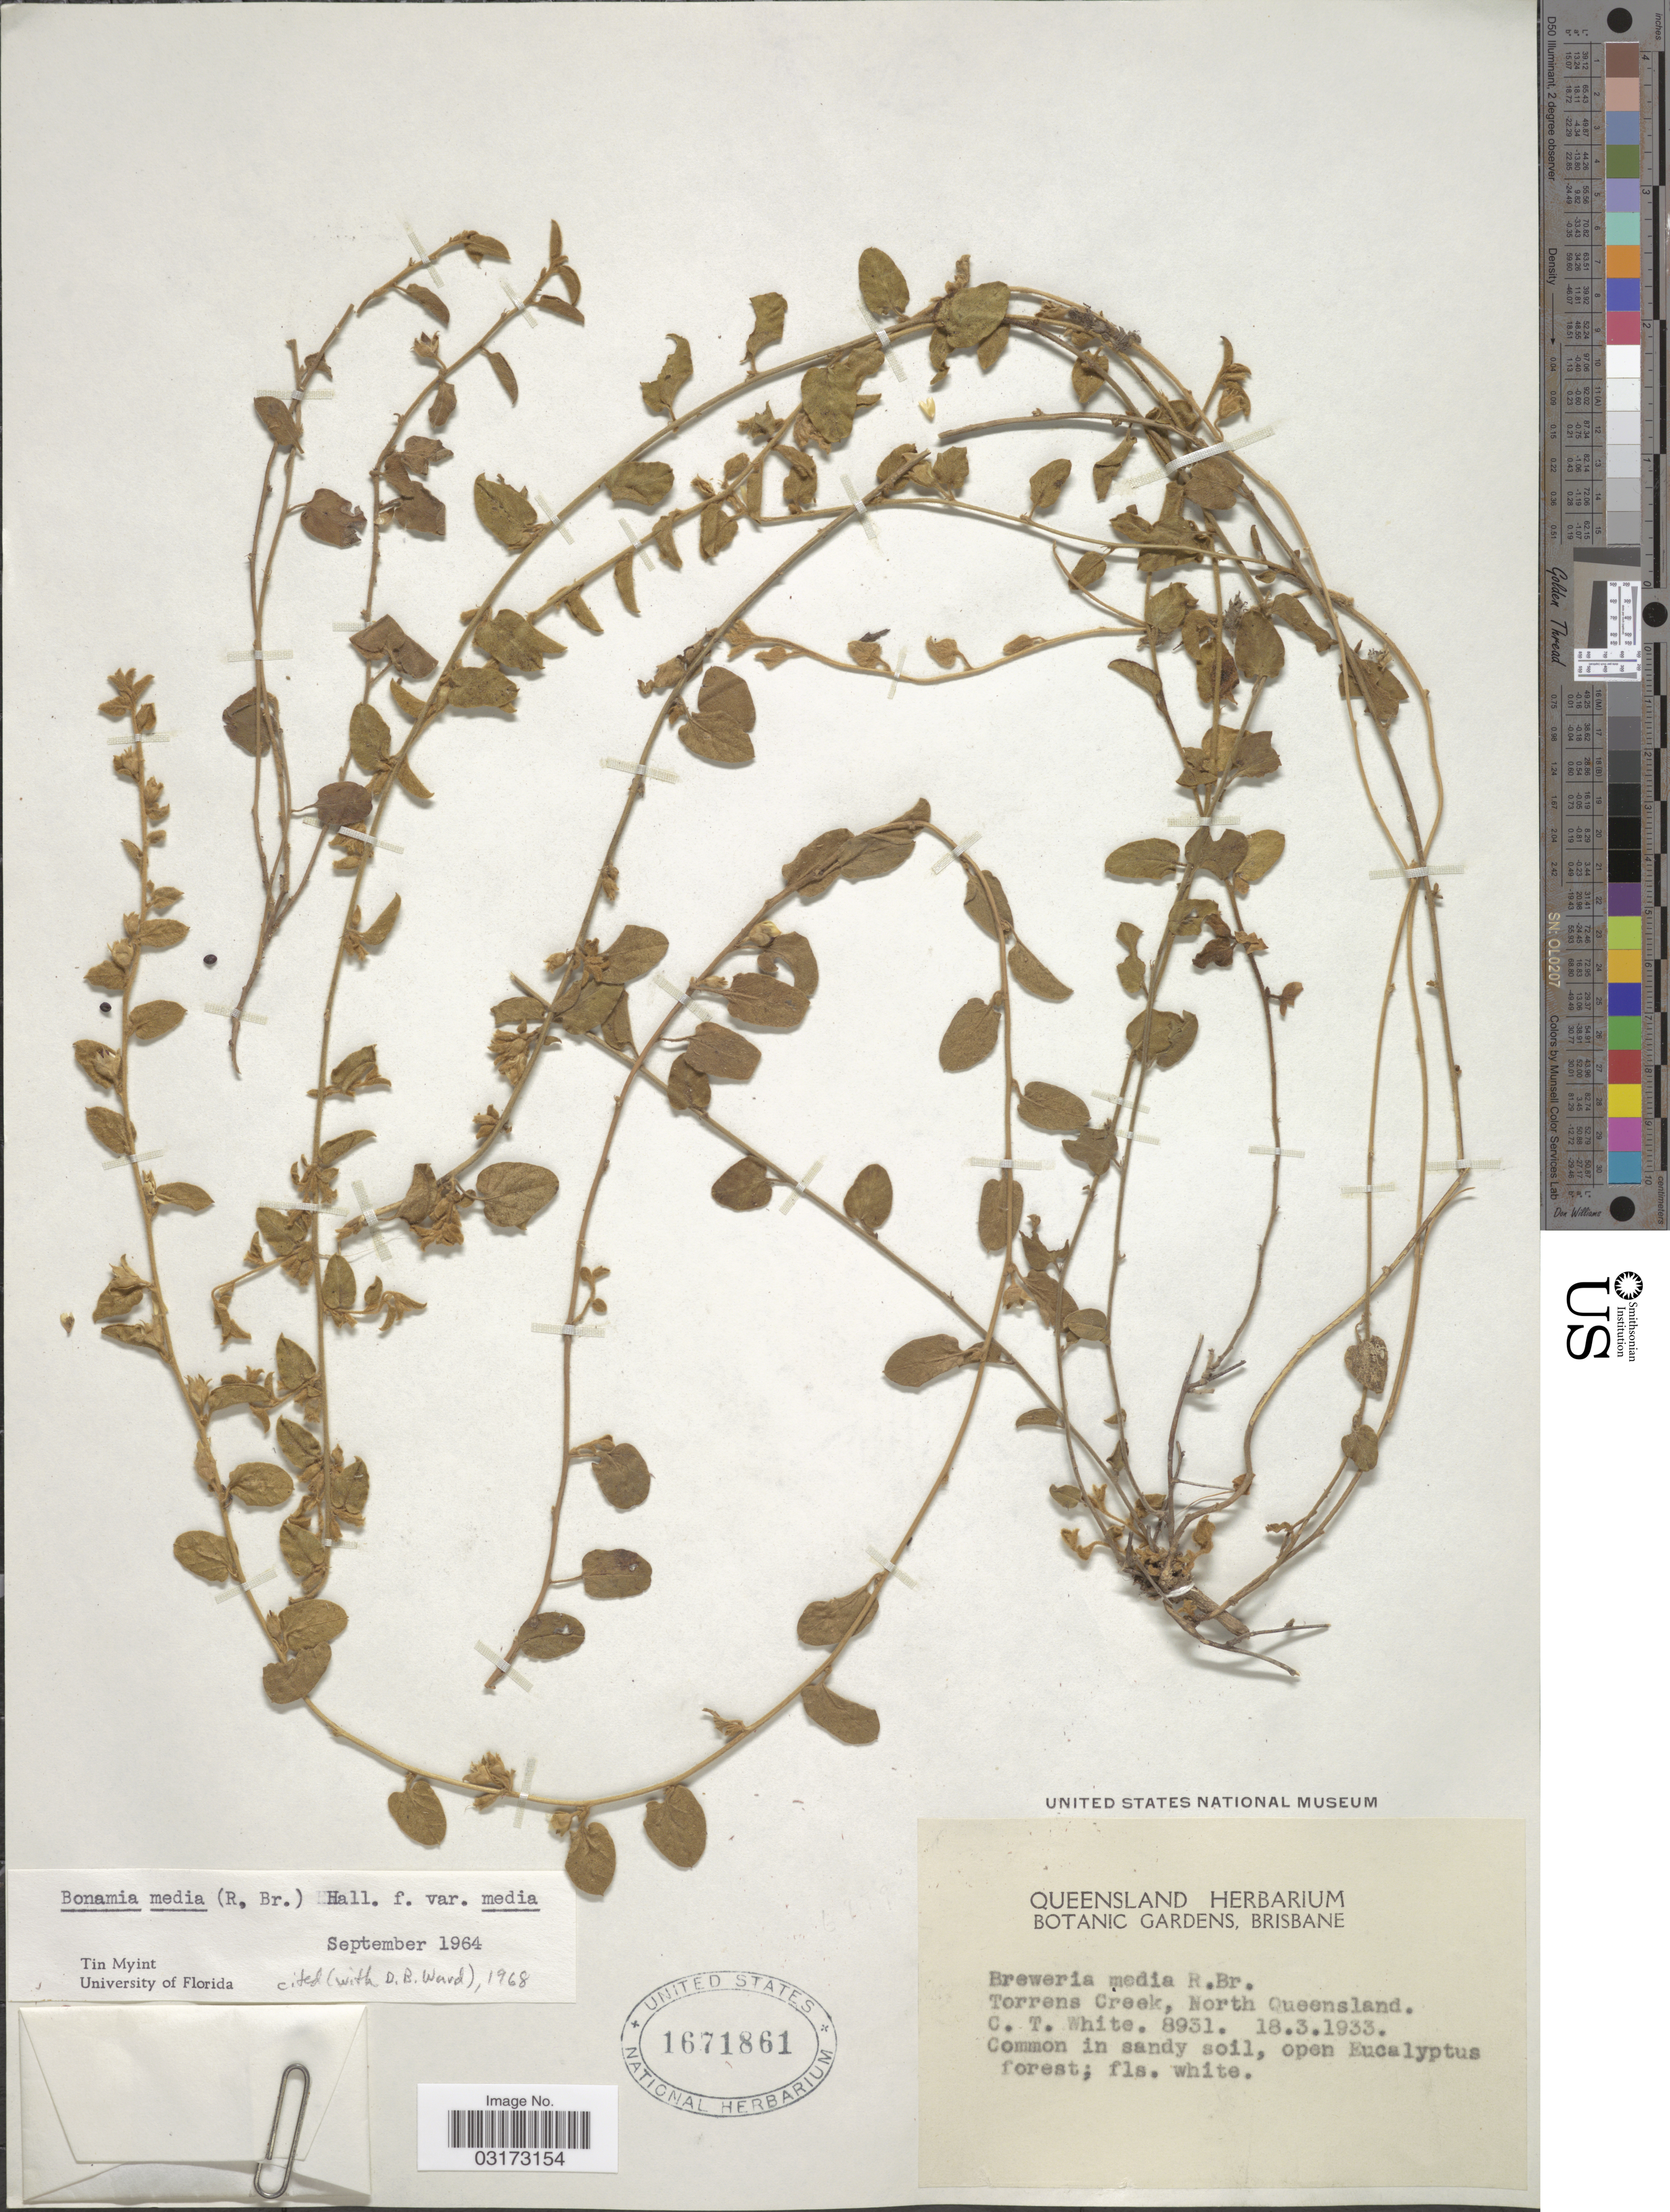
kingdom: Plantae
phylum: Tracheophyta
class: Magnoliopsida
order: Solanales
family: Convolvulaceae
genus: Bonamia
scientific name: Bonamia media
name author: Hallier f.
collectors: C. T. White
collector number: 8931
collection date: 1933-03-18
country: Australia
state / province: Queensland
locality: Torrens Creek, North Queensland.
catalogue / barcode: US 1671861